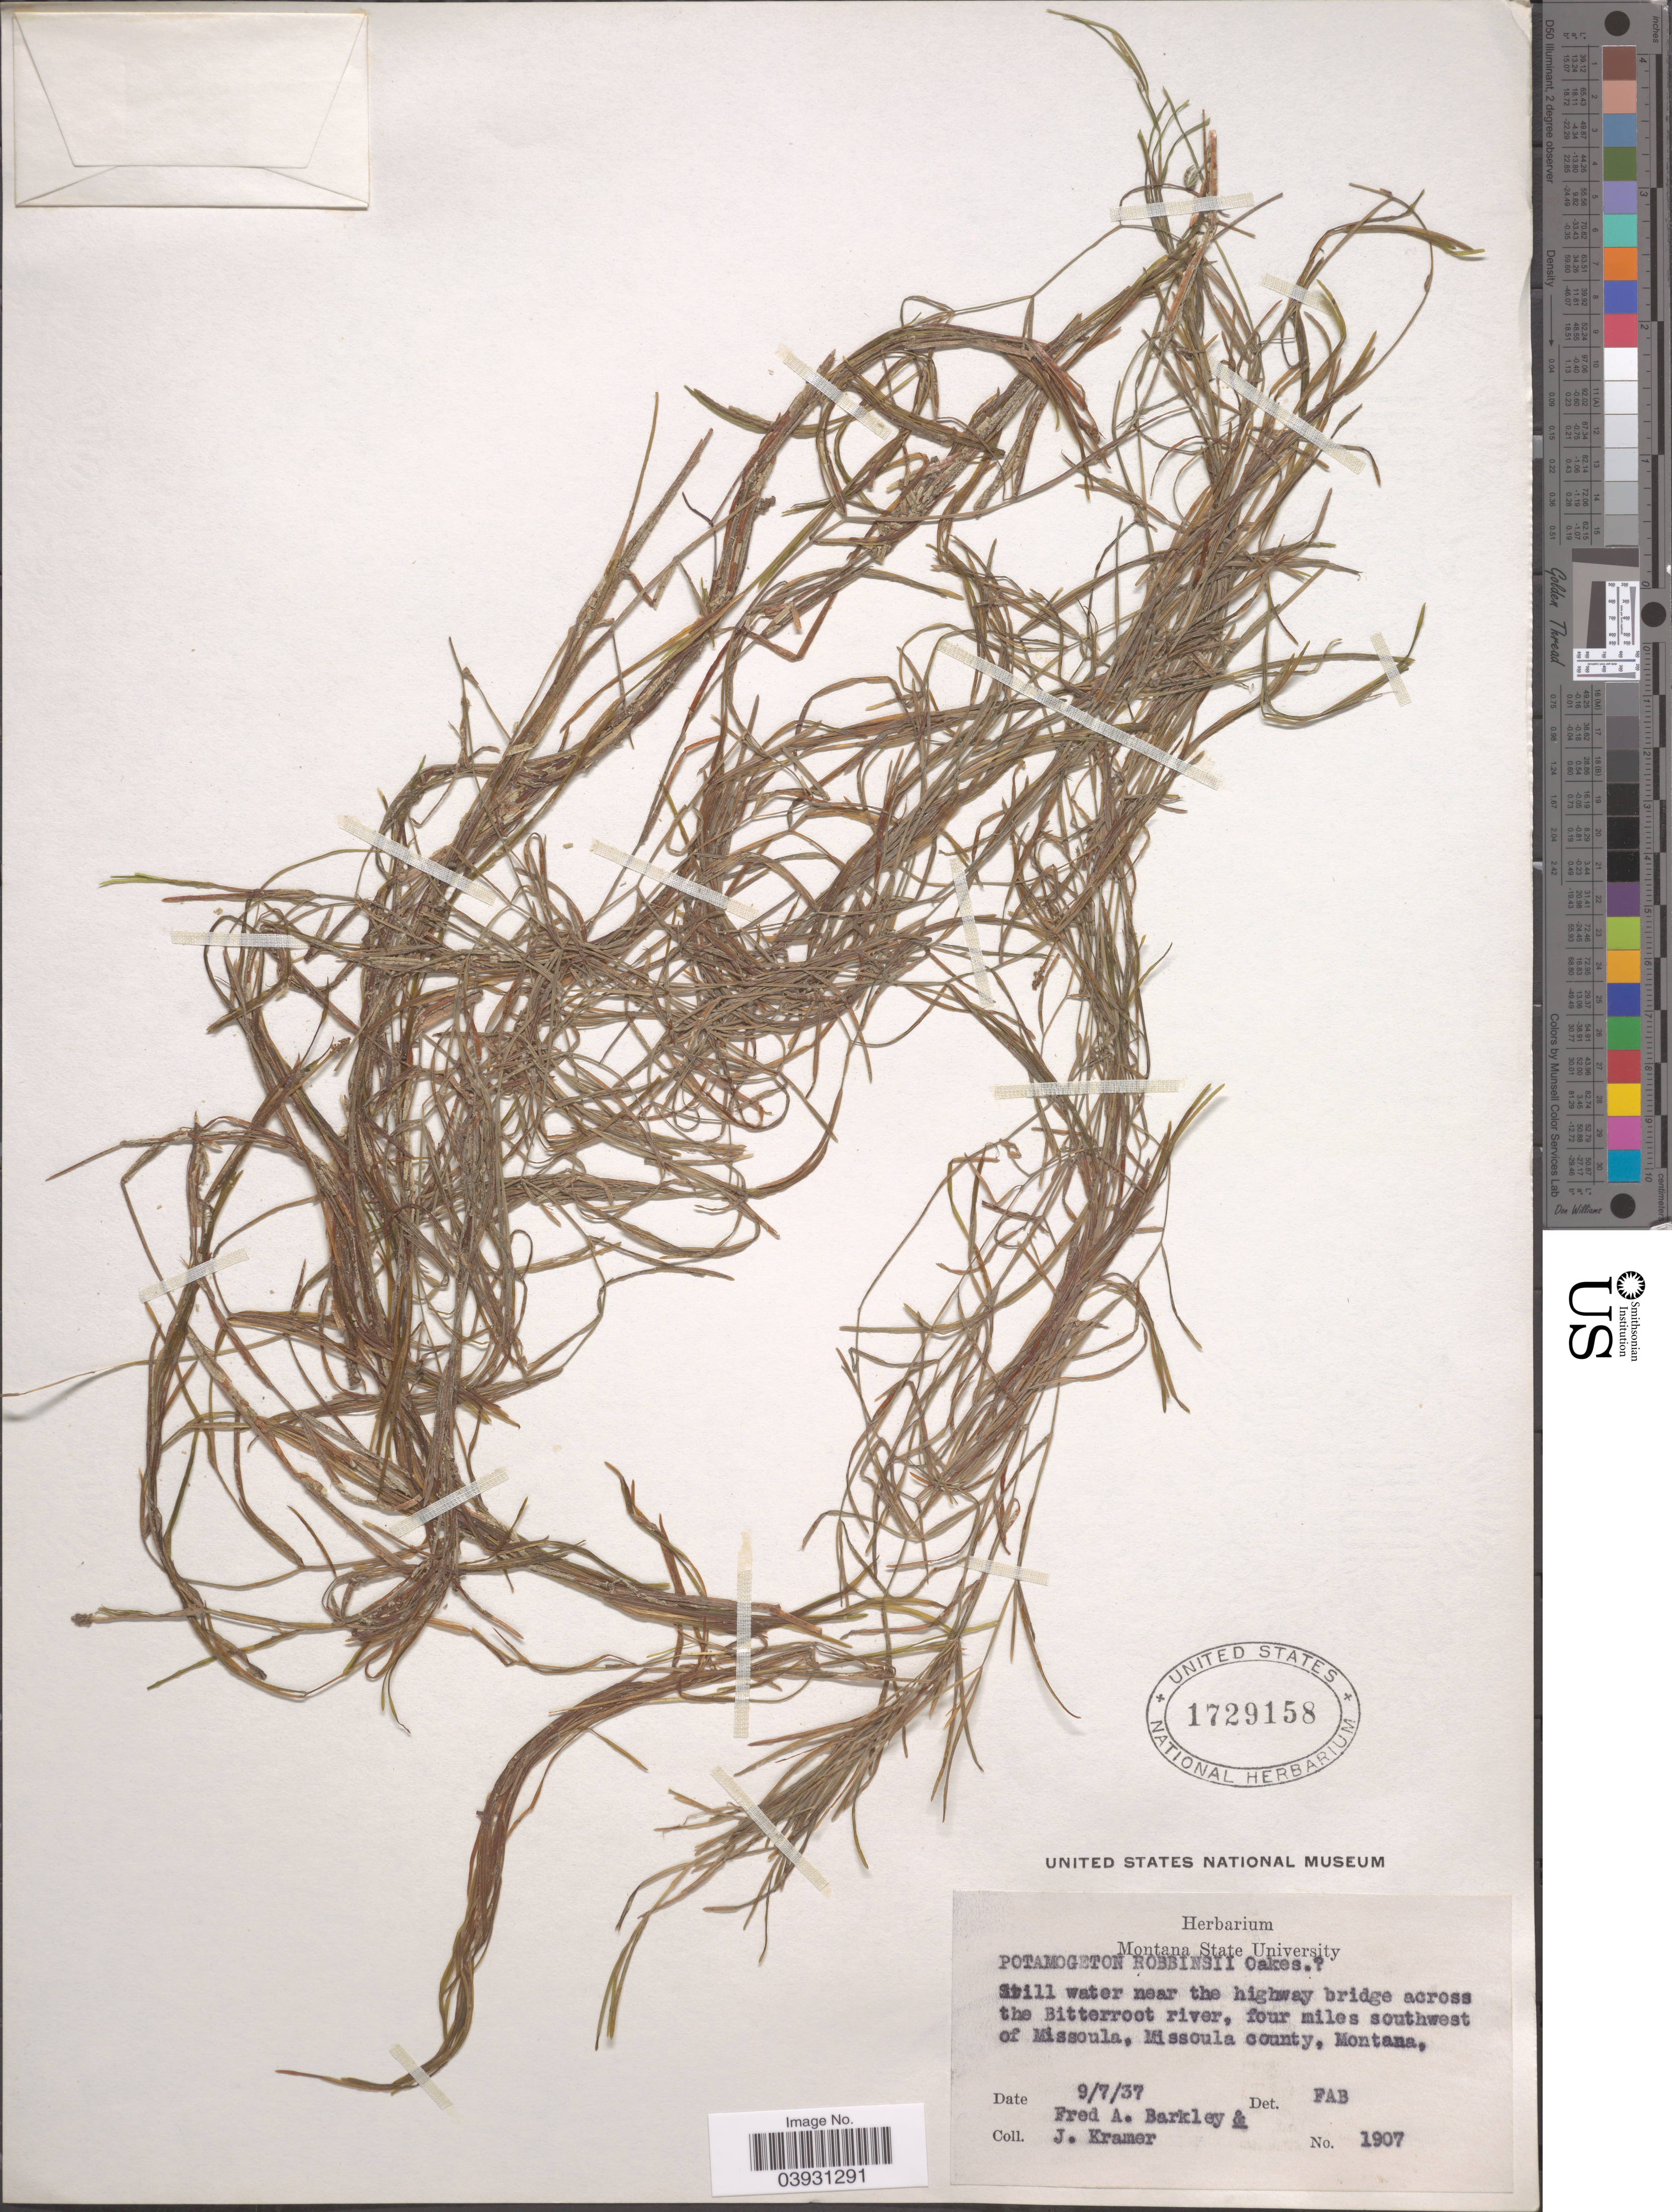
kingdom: Plantae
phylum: Tracheophyta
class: Liliopsida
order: Alismatales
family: Potamogetonaceae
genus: Potamogeton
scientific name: Potamogeton robbinsii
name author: Oakes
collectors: F. A. Barkley & J. Kramer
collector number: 1907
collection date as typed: Transcribed d/m/y: 7/9/37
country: United States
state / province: Montana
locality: Near the highway bridge across the Bitterroot river, four miles southwest of Missoula, Missoula county.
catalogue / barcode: US 1729158